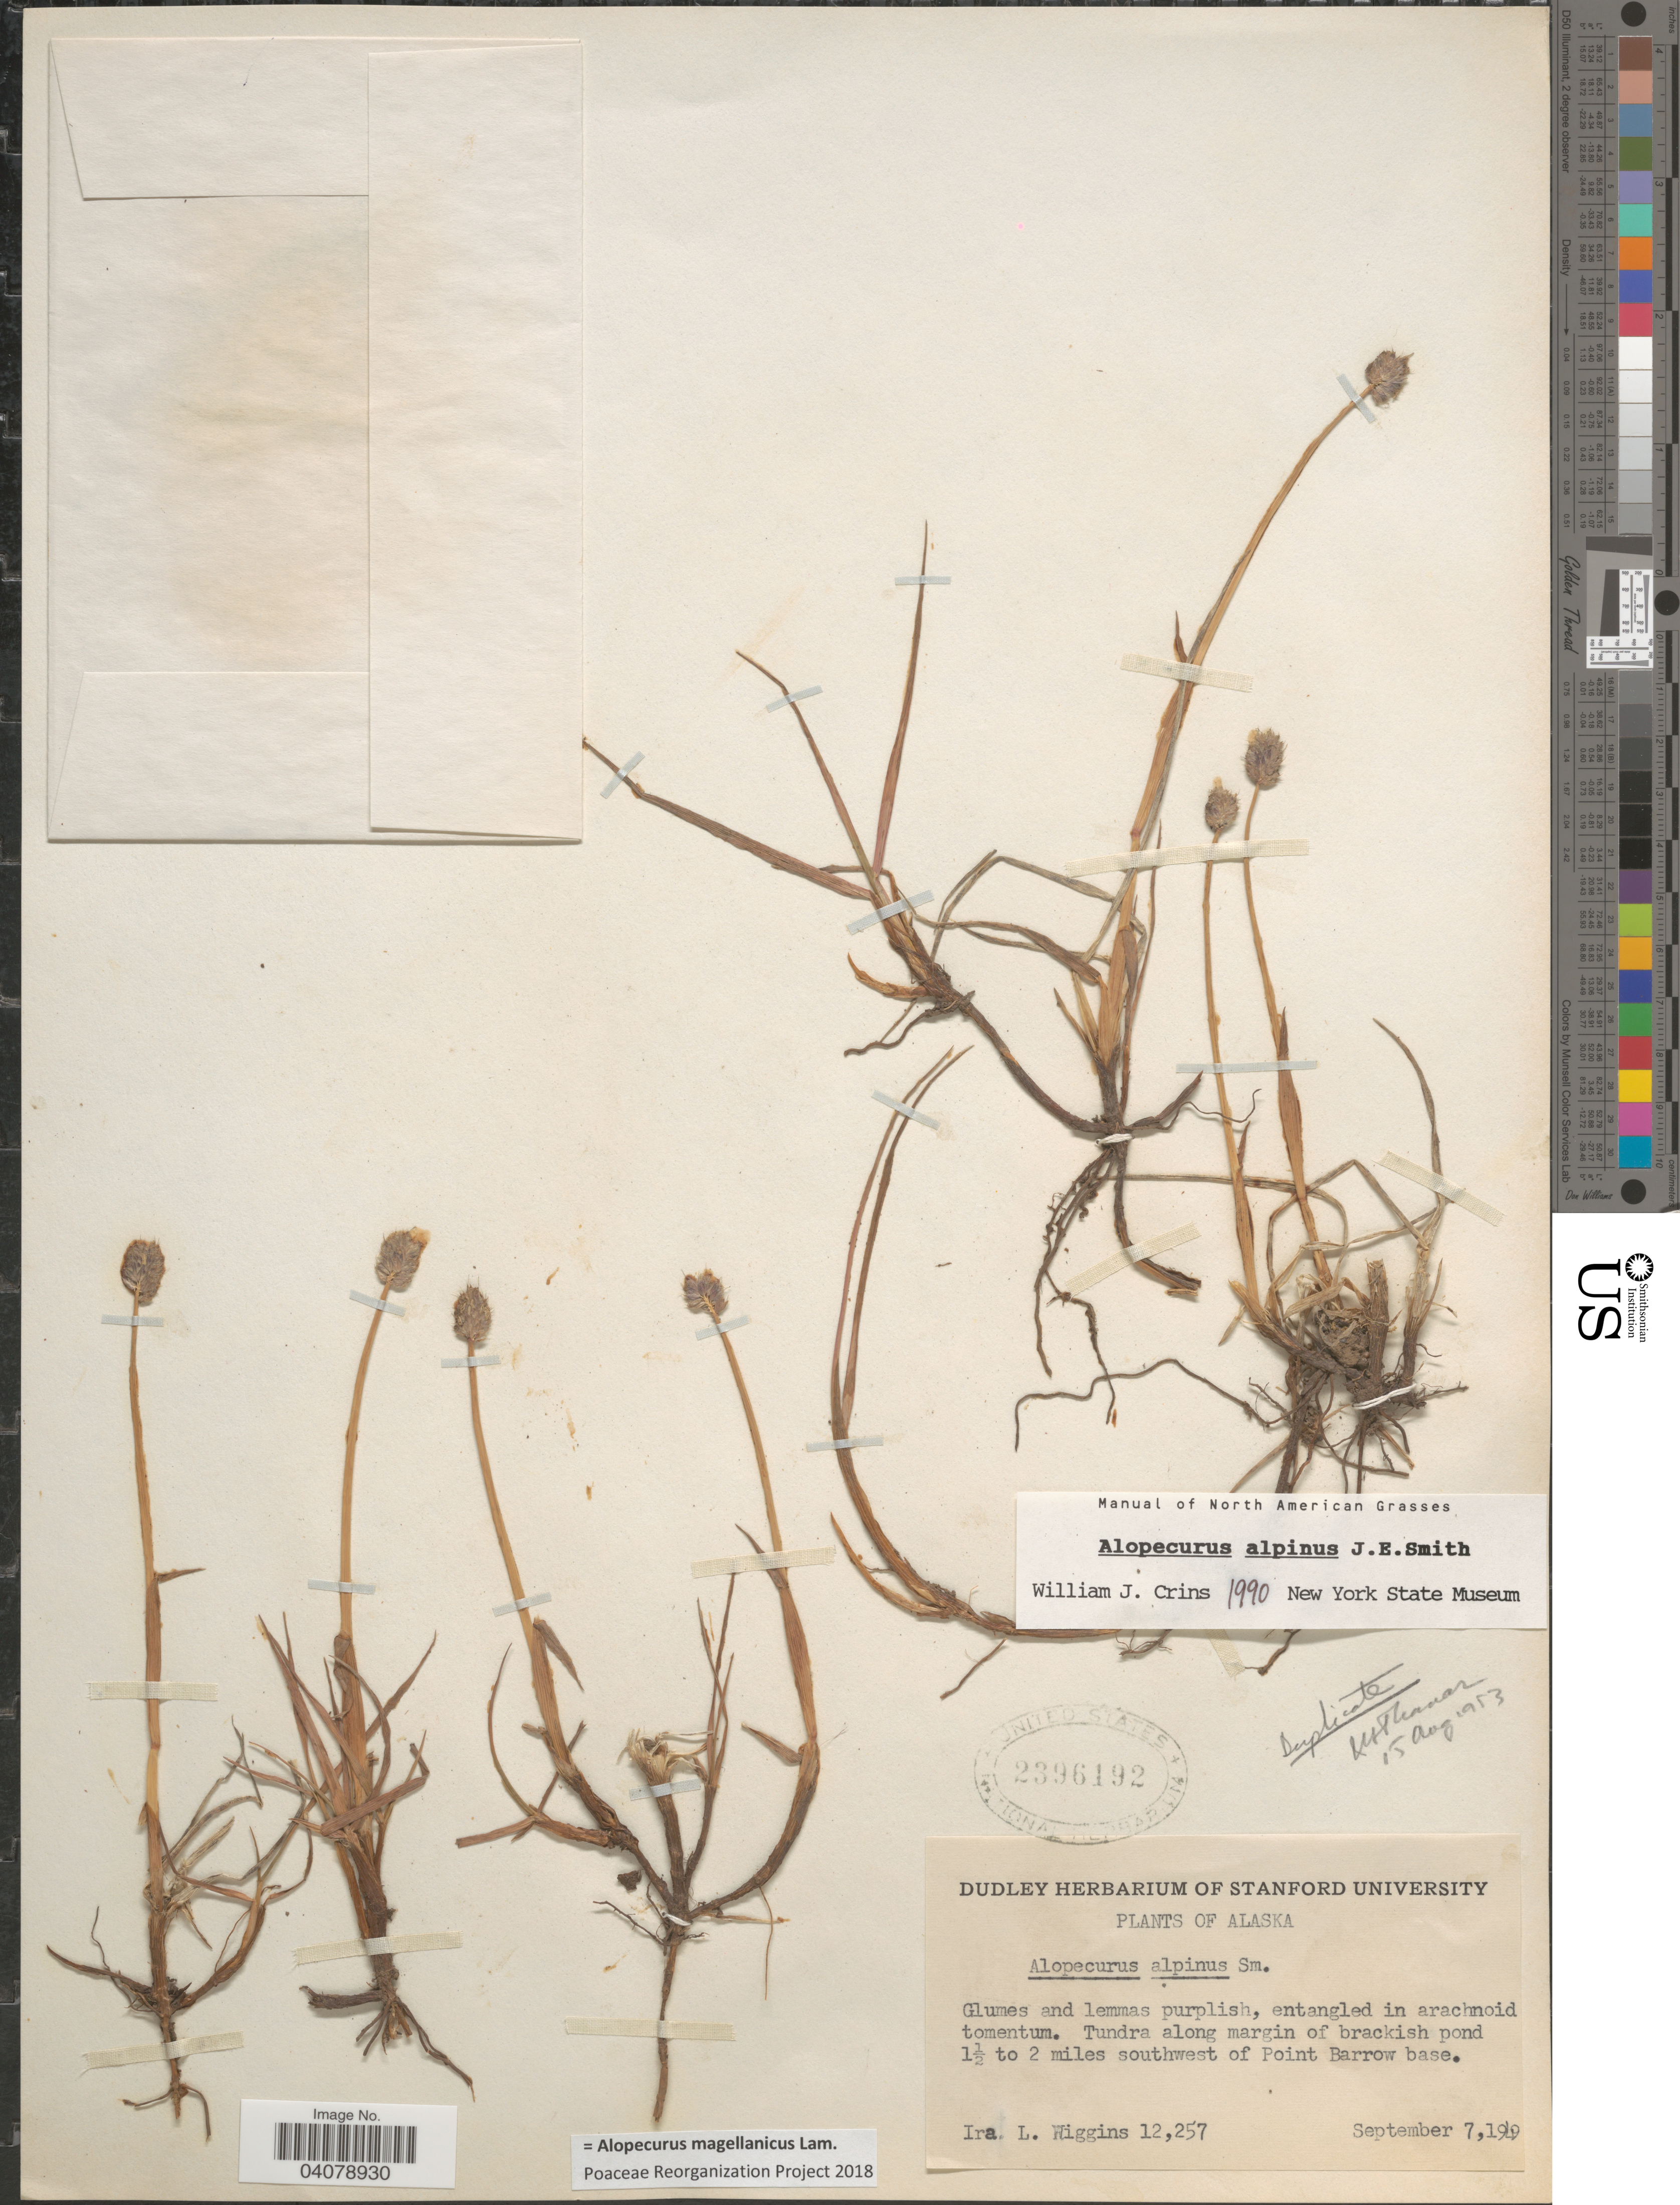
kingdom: Plantae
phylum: Tracheophyta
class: Liliopsida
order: Poales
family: Poaceae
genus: Alopecurus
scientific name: Alopecurus magellanicus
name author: Lam.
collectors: I. L. Wiggins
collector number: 12257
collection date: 1949-09-07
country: United States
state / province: Alaska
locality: Tundra along margin of brackish pond 1½ to 2 miles southwest of Point Barrow base.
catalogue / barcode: US 2396192